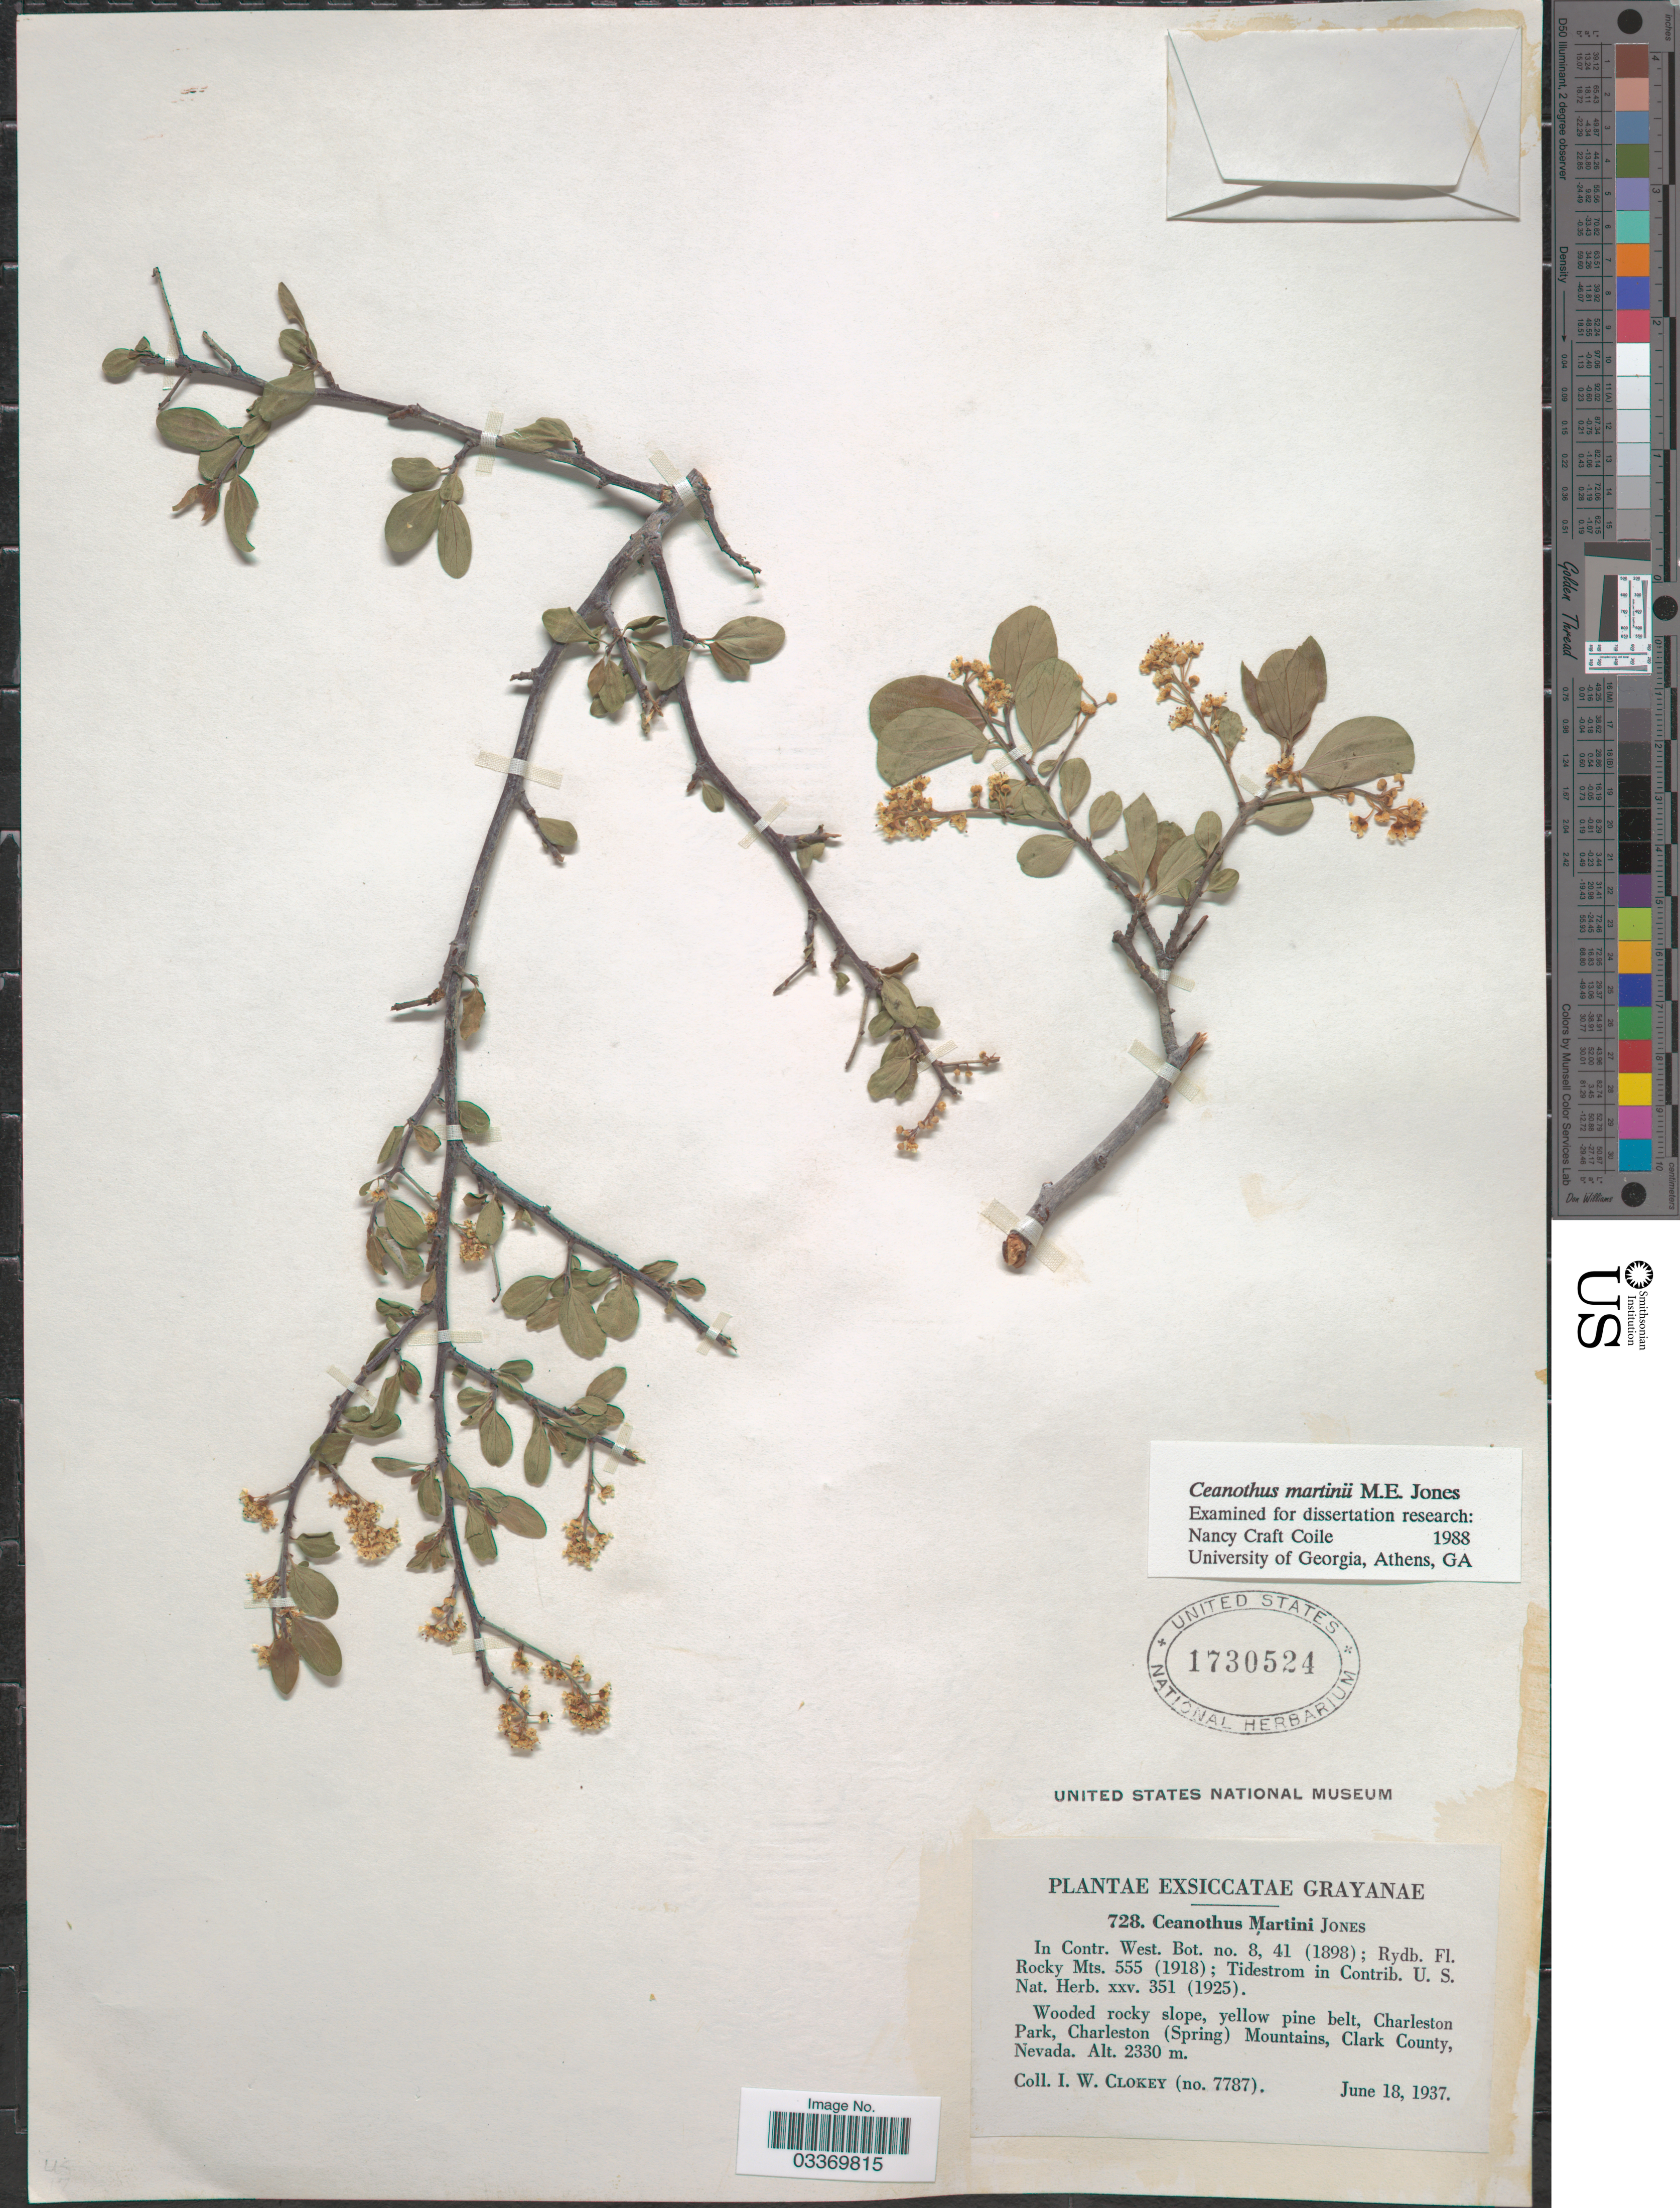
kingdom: Plantae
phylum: Tracheophyta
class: Magnoliopsida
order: Rosales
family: Rhamnaceae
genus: Ceanothus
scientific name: Ceanothus martini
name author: M.E. Jones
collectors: I. W. Clokey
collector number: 7787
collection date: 1937-06-18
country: United States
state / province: Nevada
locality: Charleston Park, Charleston (Spring) Mountains, Clark County.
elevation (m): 2330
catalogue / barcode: US 1730524